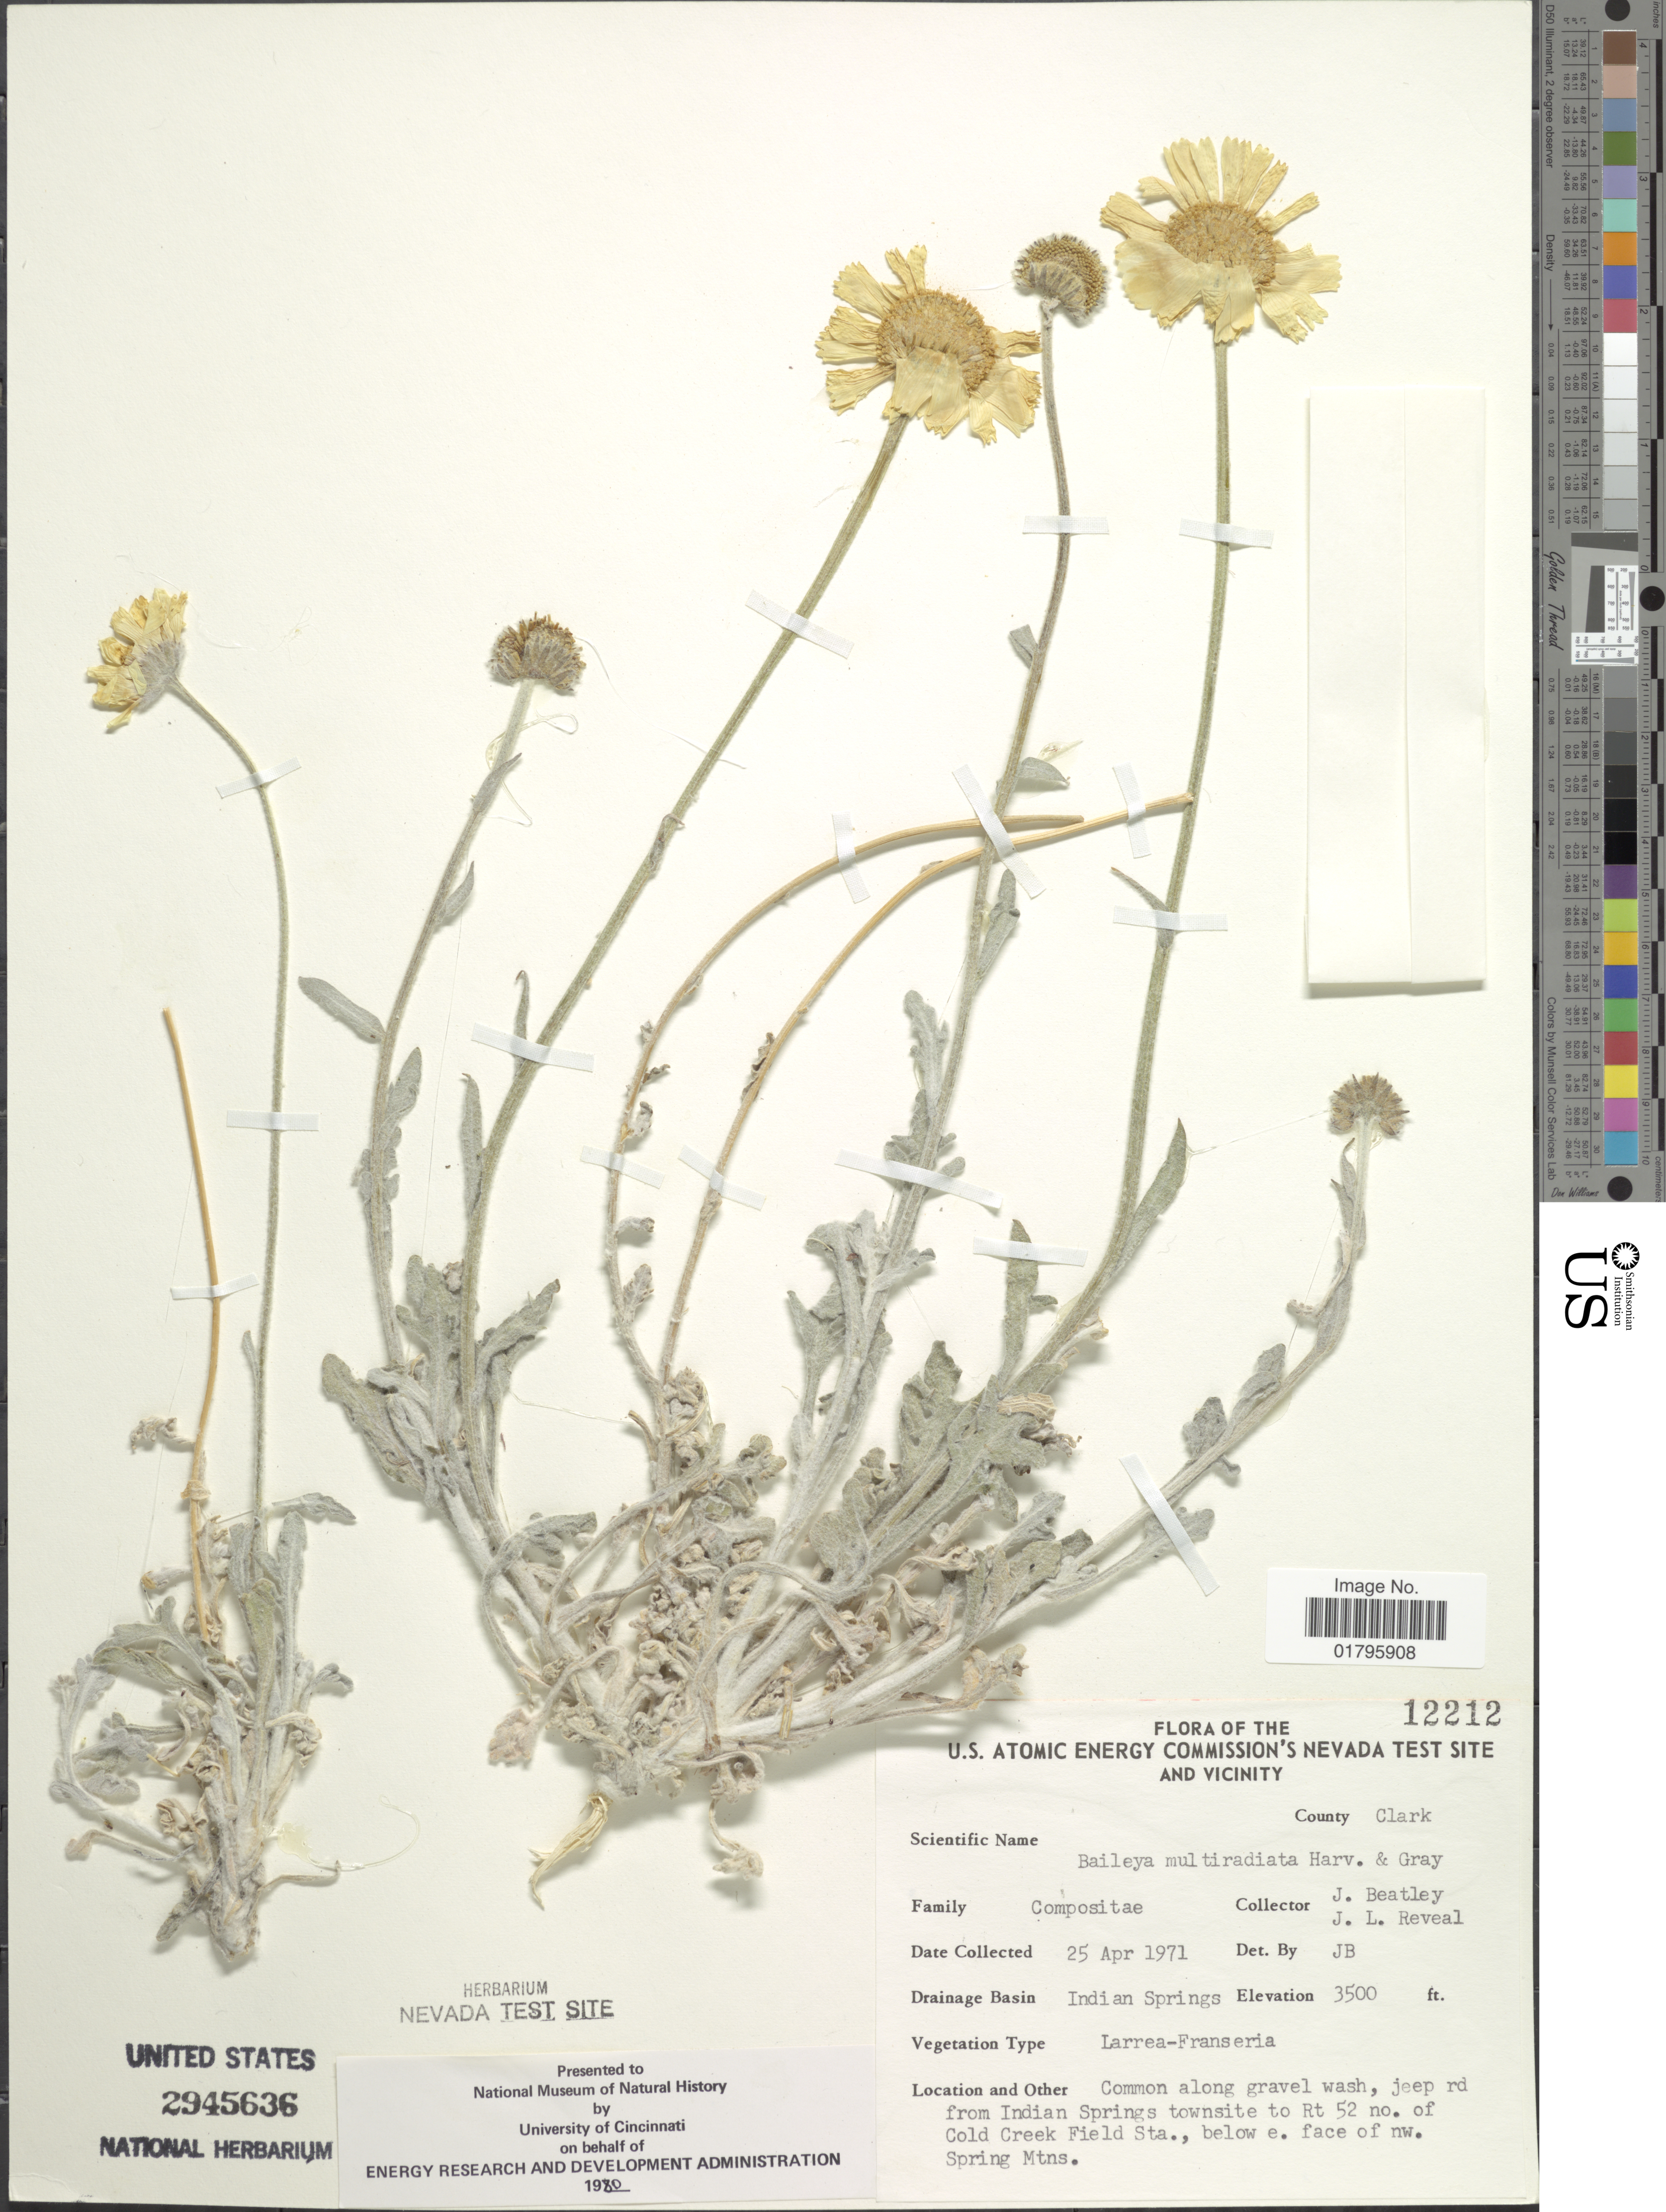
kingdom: Plantae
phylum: Tracheophyta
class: Magnoliopsida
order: Asterales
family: Asteraceae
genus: Baileya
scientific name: Baileya multiradiata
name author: Harv. & A. Gray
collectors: J. C. Beatley & J. Reveal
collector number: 12212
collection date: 1971-04-25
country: United States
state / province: Nevada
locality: U.S. Atomic Energy Commission's Nevada Test site and Vicinity, Indian Springs, Common along gravel wash, jeep rd from Indian Springs townsite to Rt 52 no. of Cold Creek Field Sta., below e. face of nw Spring Mtns. County Clark.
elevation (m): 1067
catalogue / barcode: US 2945636